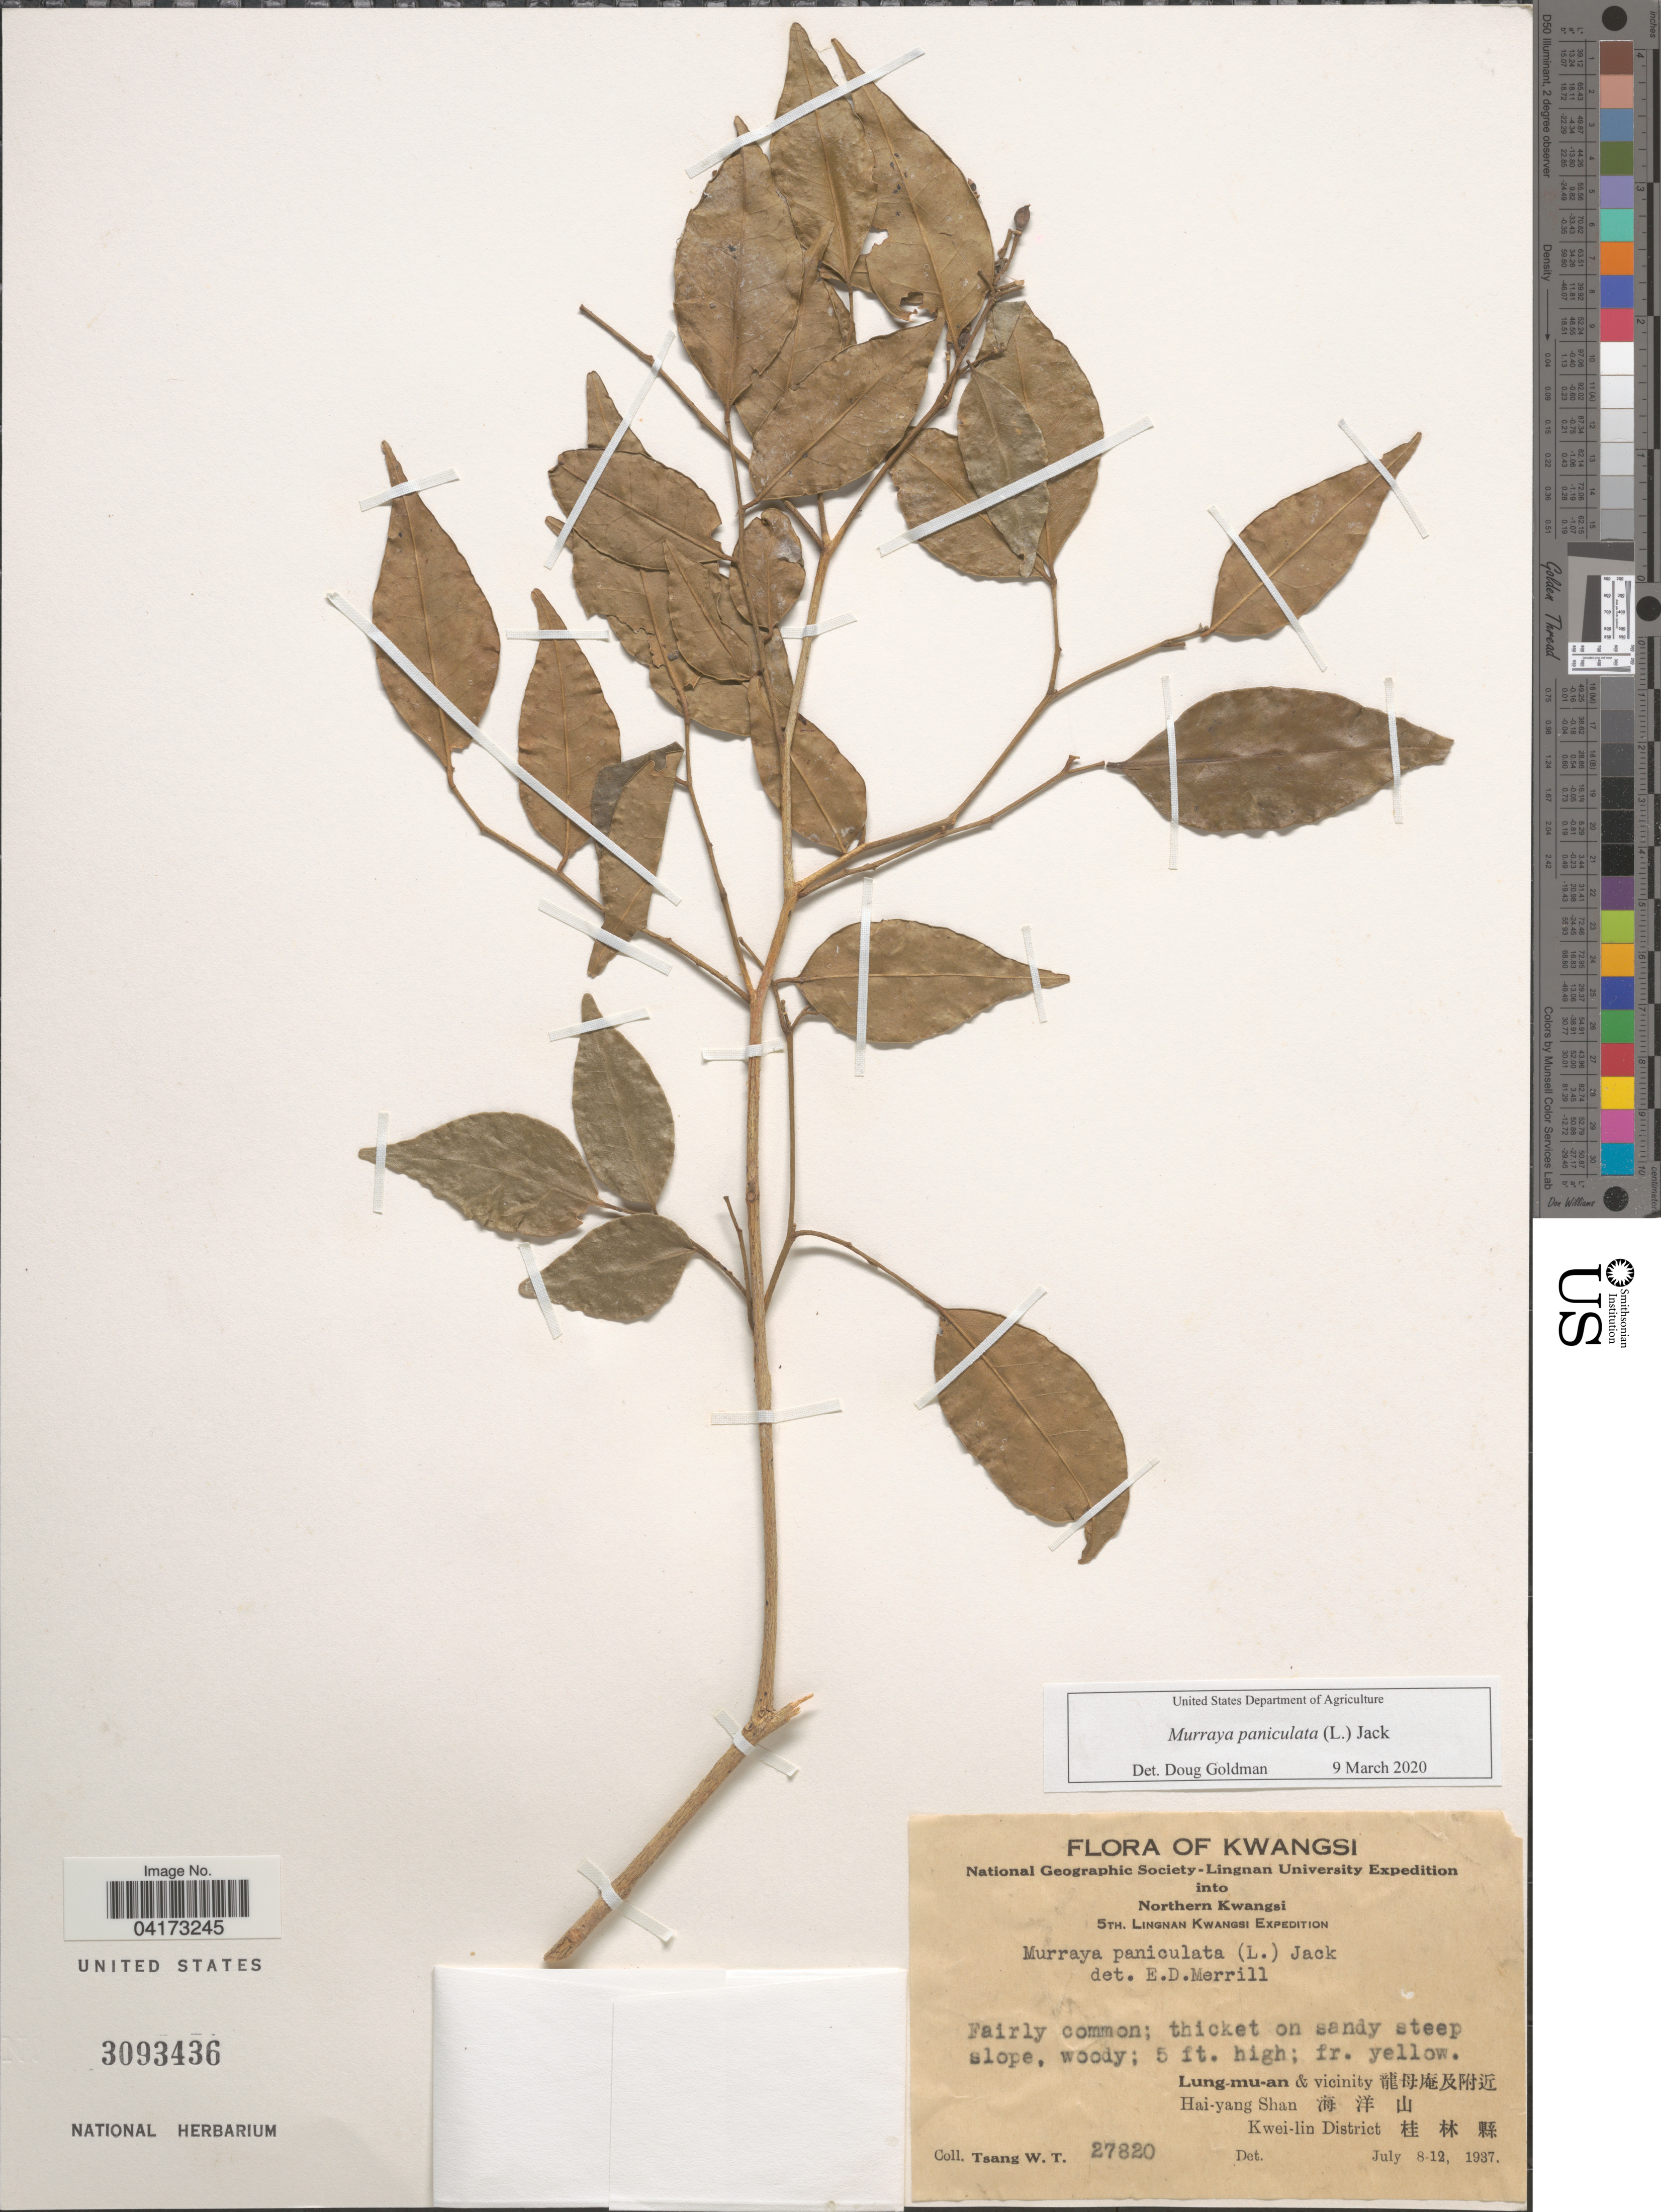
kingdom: Plantae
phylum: Tracheophyta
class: Magnoliopsida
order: Sapindales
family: Rutaceae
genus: Murraya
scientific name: Murraya paniculata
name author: (L.) Jack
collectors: W. T. Tsang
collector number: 27820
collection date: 1937-07-08/1937-07-12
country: China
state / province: Guangxi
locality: Kwangsi. National Geographic Society-Lingnan University E[Foreign script]pedition into Northern Kwangsi. 5th. Lingnan Kwangsi E[Foreign script]pedition. Lung-mu-an & vicinity [Foreign script] Hai-yang Shan [Foreign script] Kwei-lin District [Foreign script].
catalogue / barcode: US 3093436